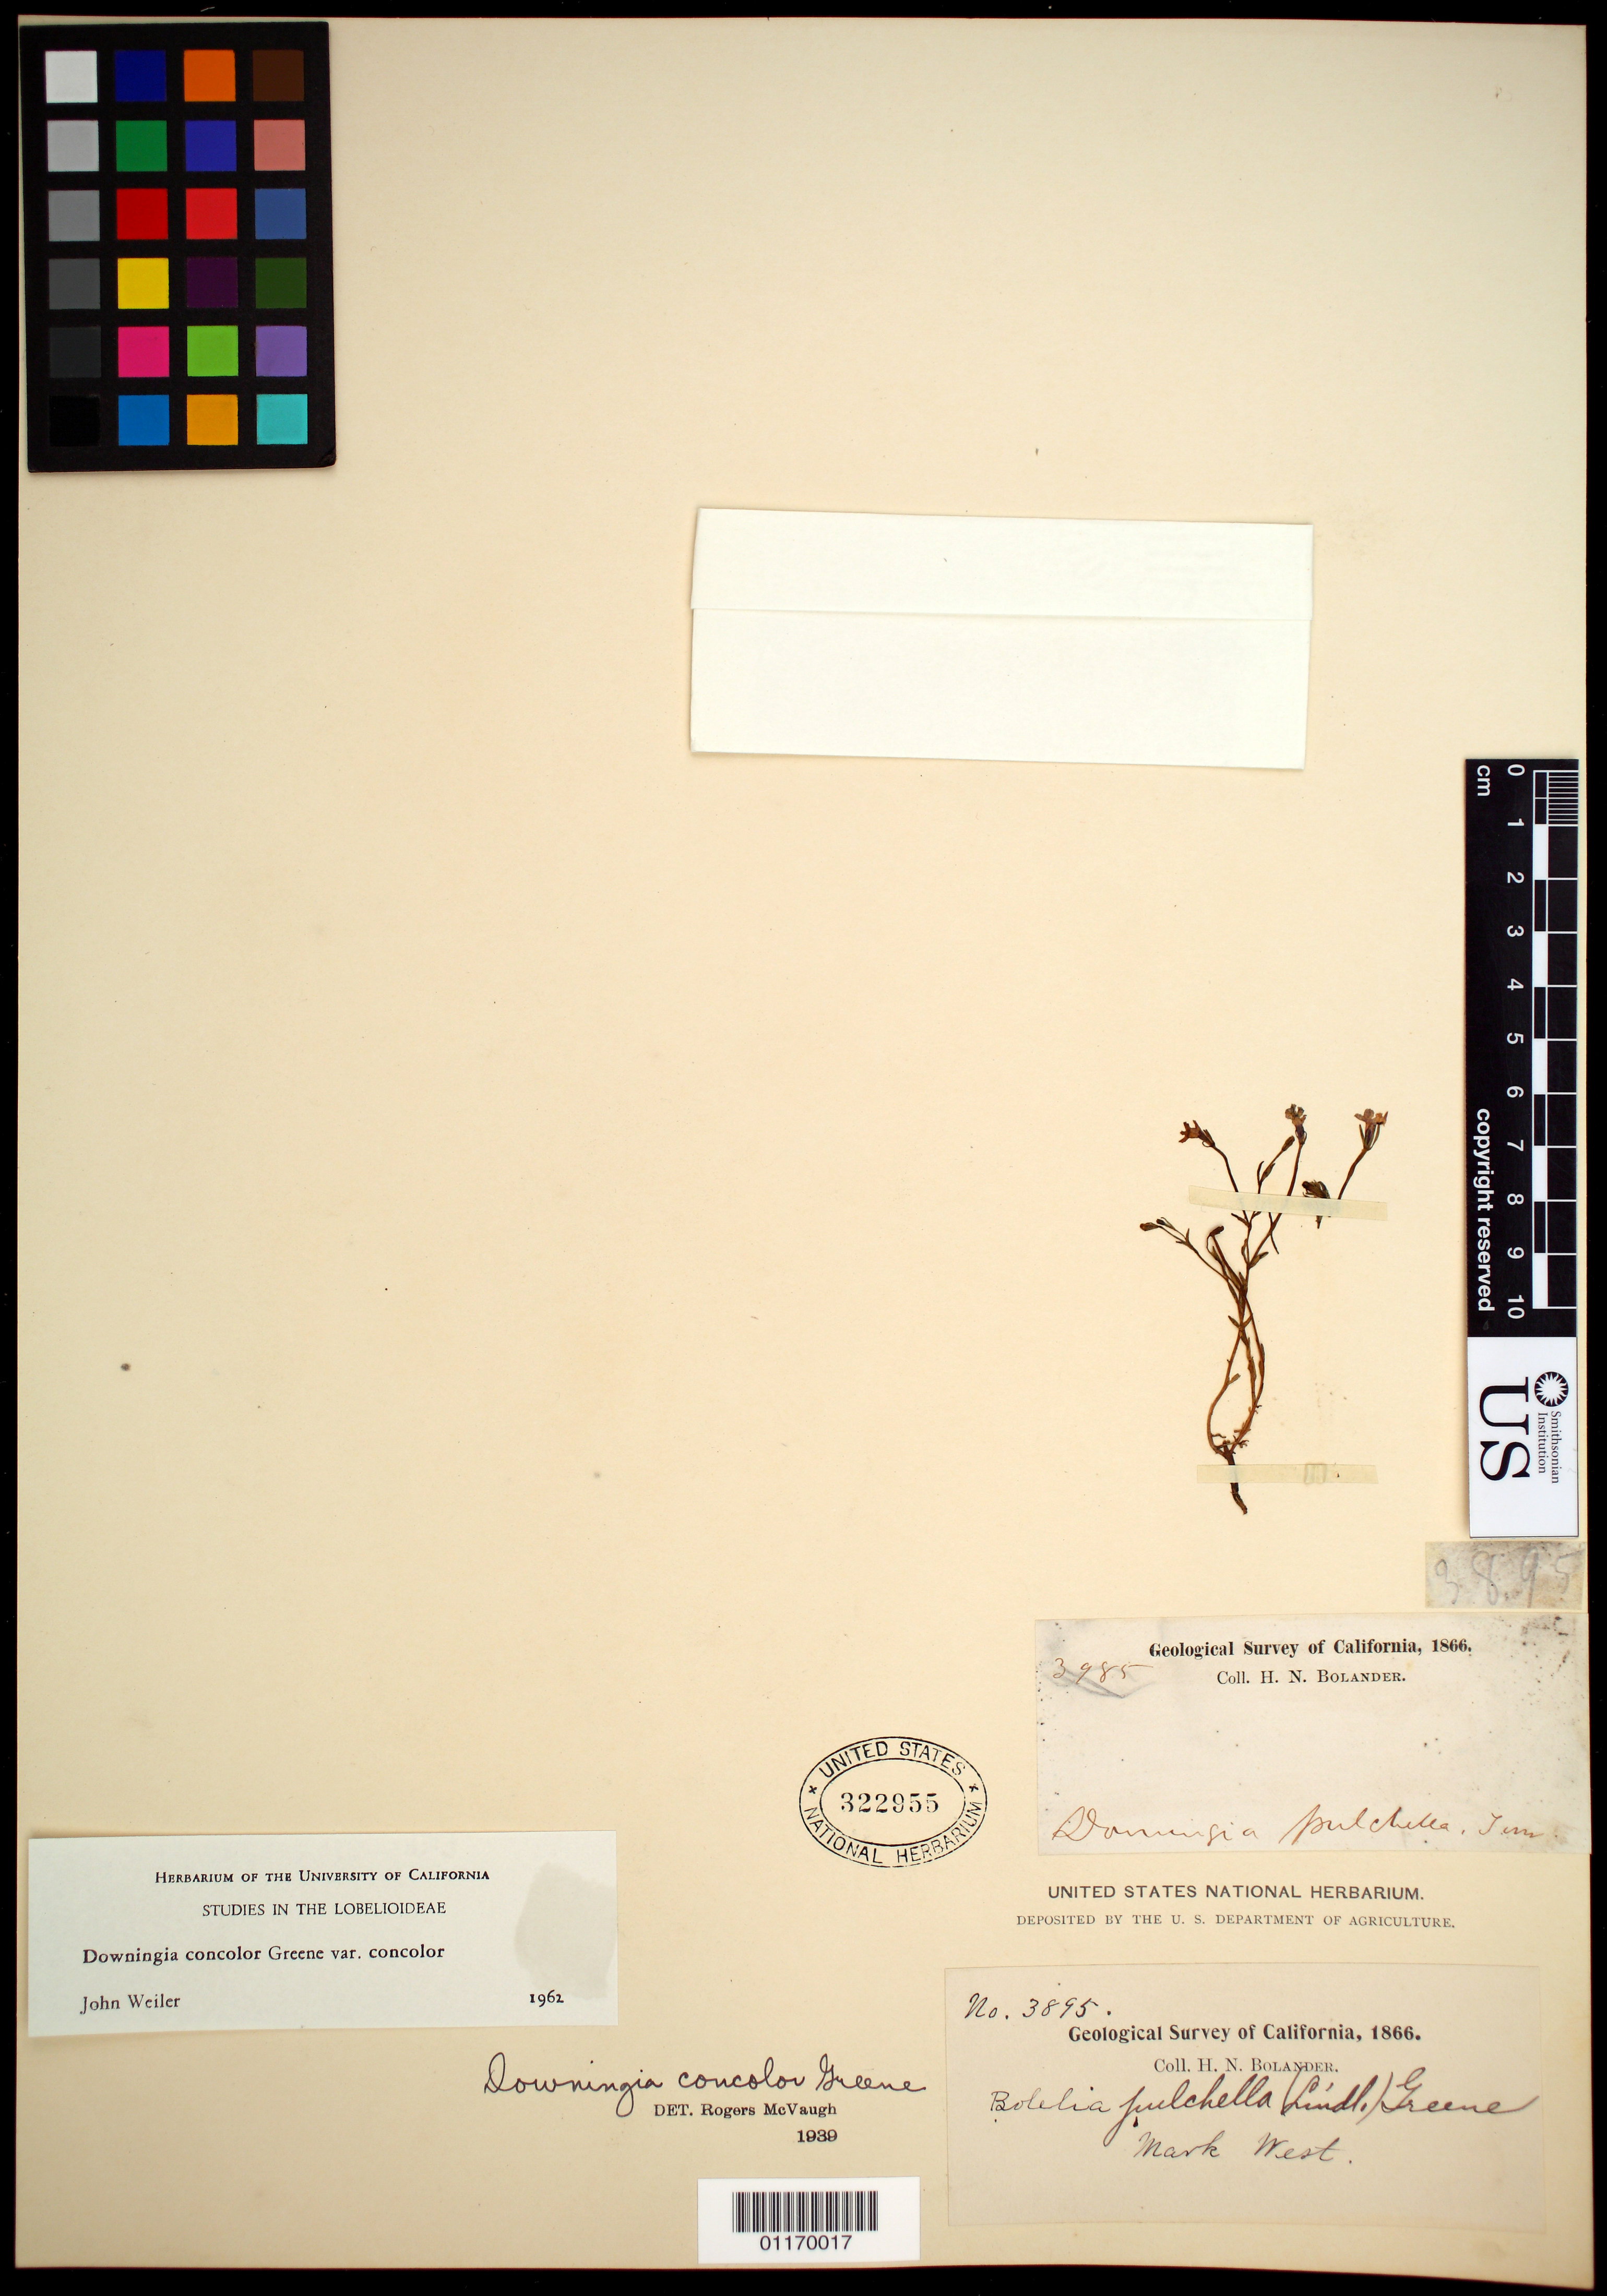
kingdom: Plantae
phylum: Tracheophyta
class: Magnoliopsida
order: Asterales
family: Campanulaceae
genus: Downingia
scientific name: Downingia concolor var. concolor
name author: Greene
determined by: Weiler, John H.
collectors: H. Bolander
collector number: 3895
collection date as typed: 1866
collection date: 1866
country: United States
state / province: California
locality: Mark West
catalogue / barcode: US 322955